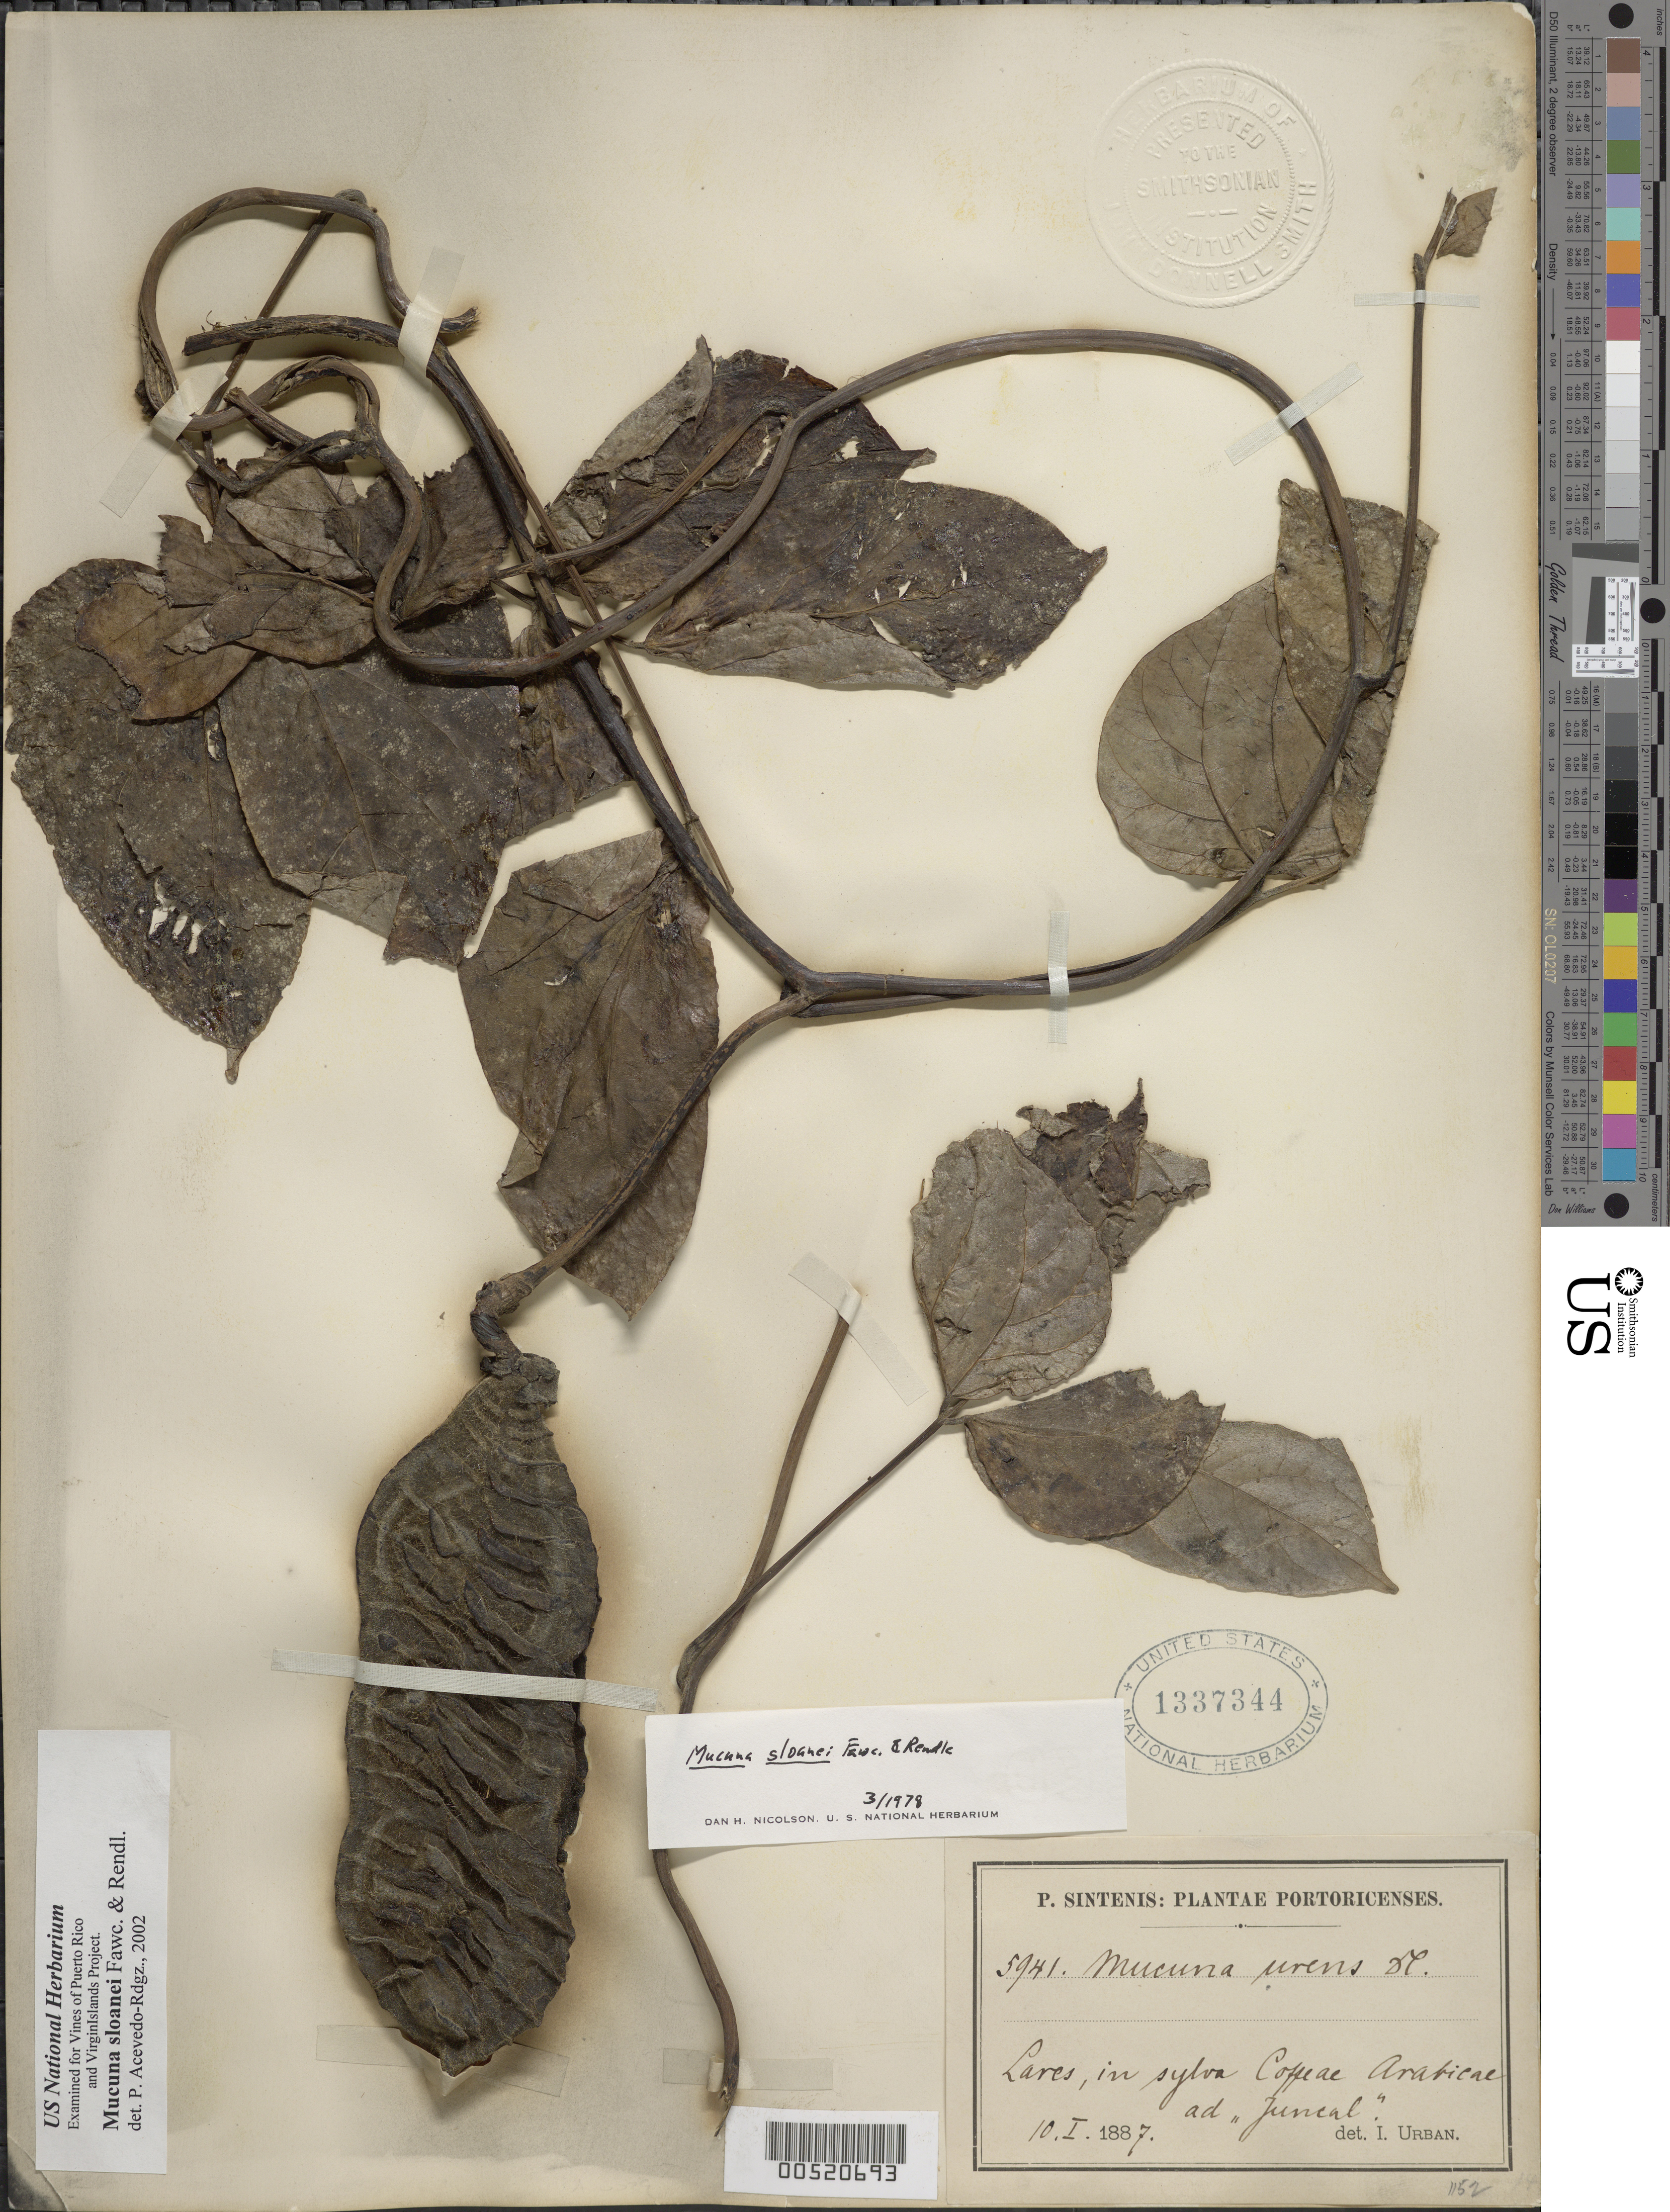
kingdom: Plantae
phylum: Tracheophyta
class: Magnoliopsida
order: Fabales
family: Fabaceae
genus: Mucuna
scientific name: Mucuna sloanei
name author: Fawc. & Rendle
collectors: P. Sintenis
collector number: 5941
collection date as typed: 10 Jan 1887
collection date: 1887-01-10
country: Puerto Rico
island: Greater Antilles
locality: Lares. In sylva Coffeae Arabicae ad "Juncal".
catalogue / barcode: US 1337344